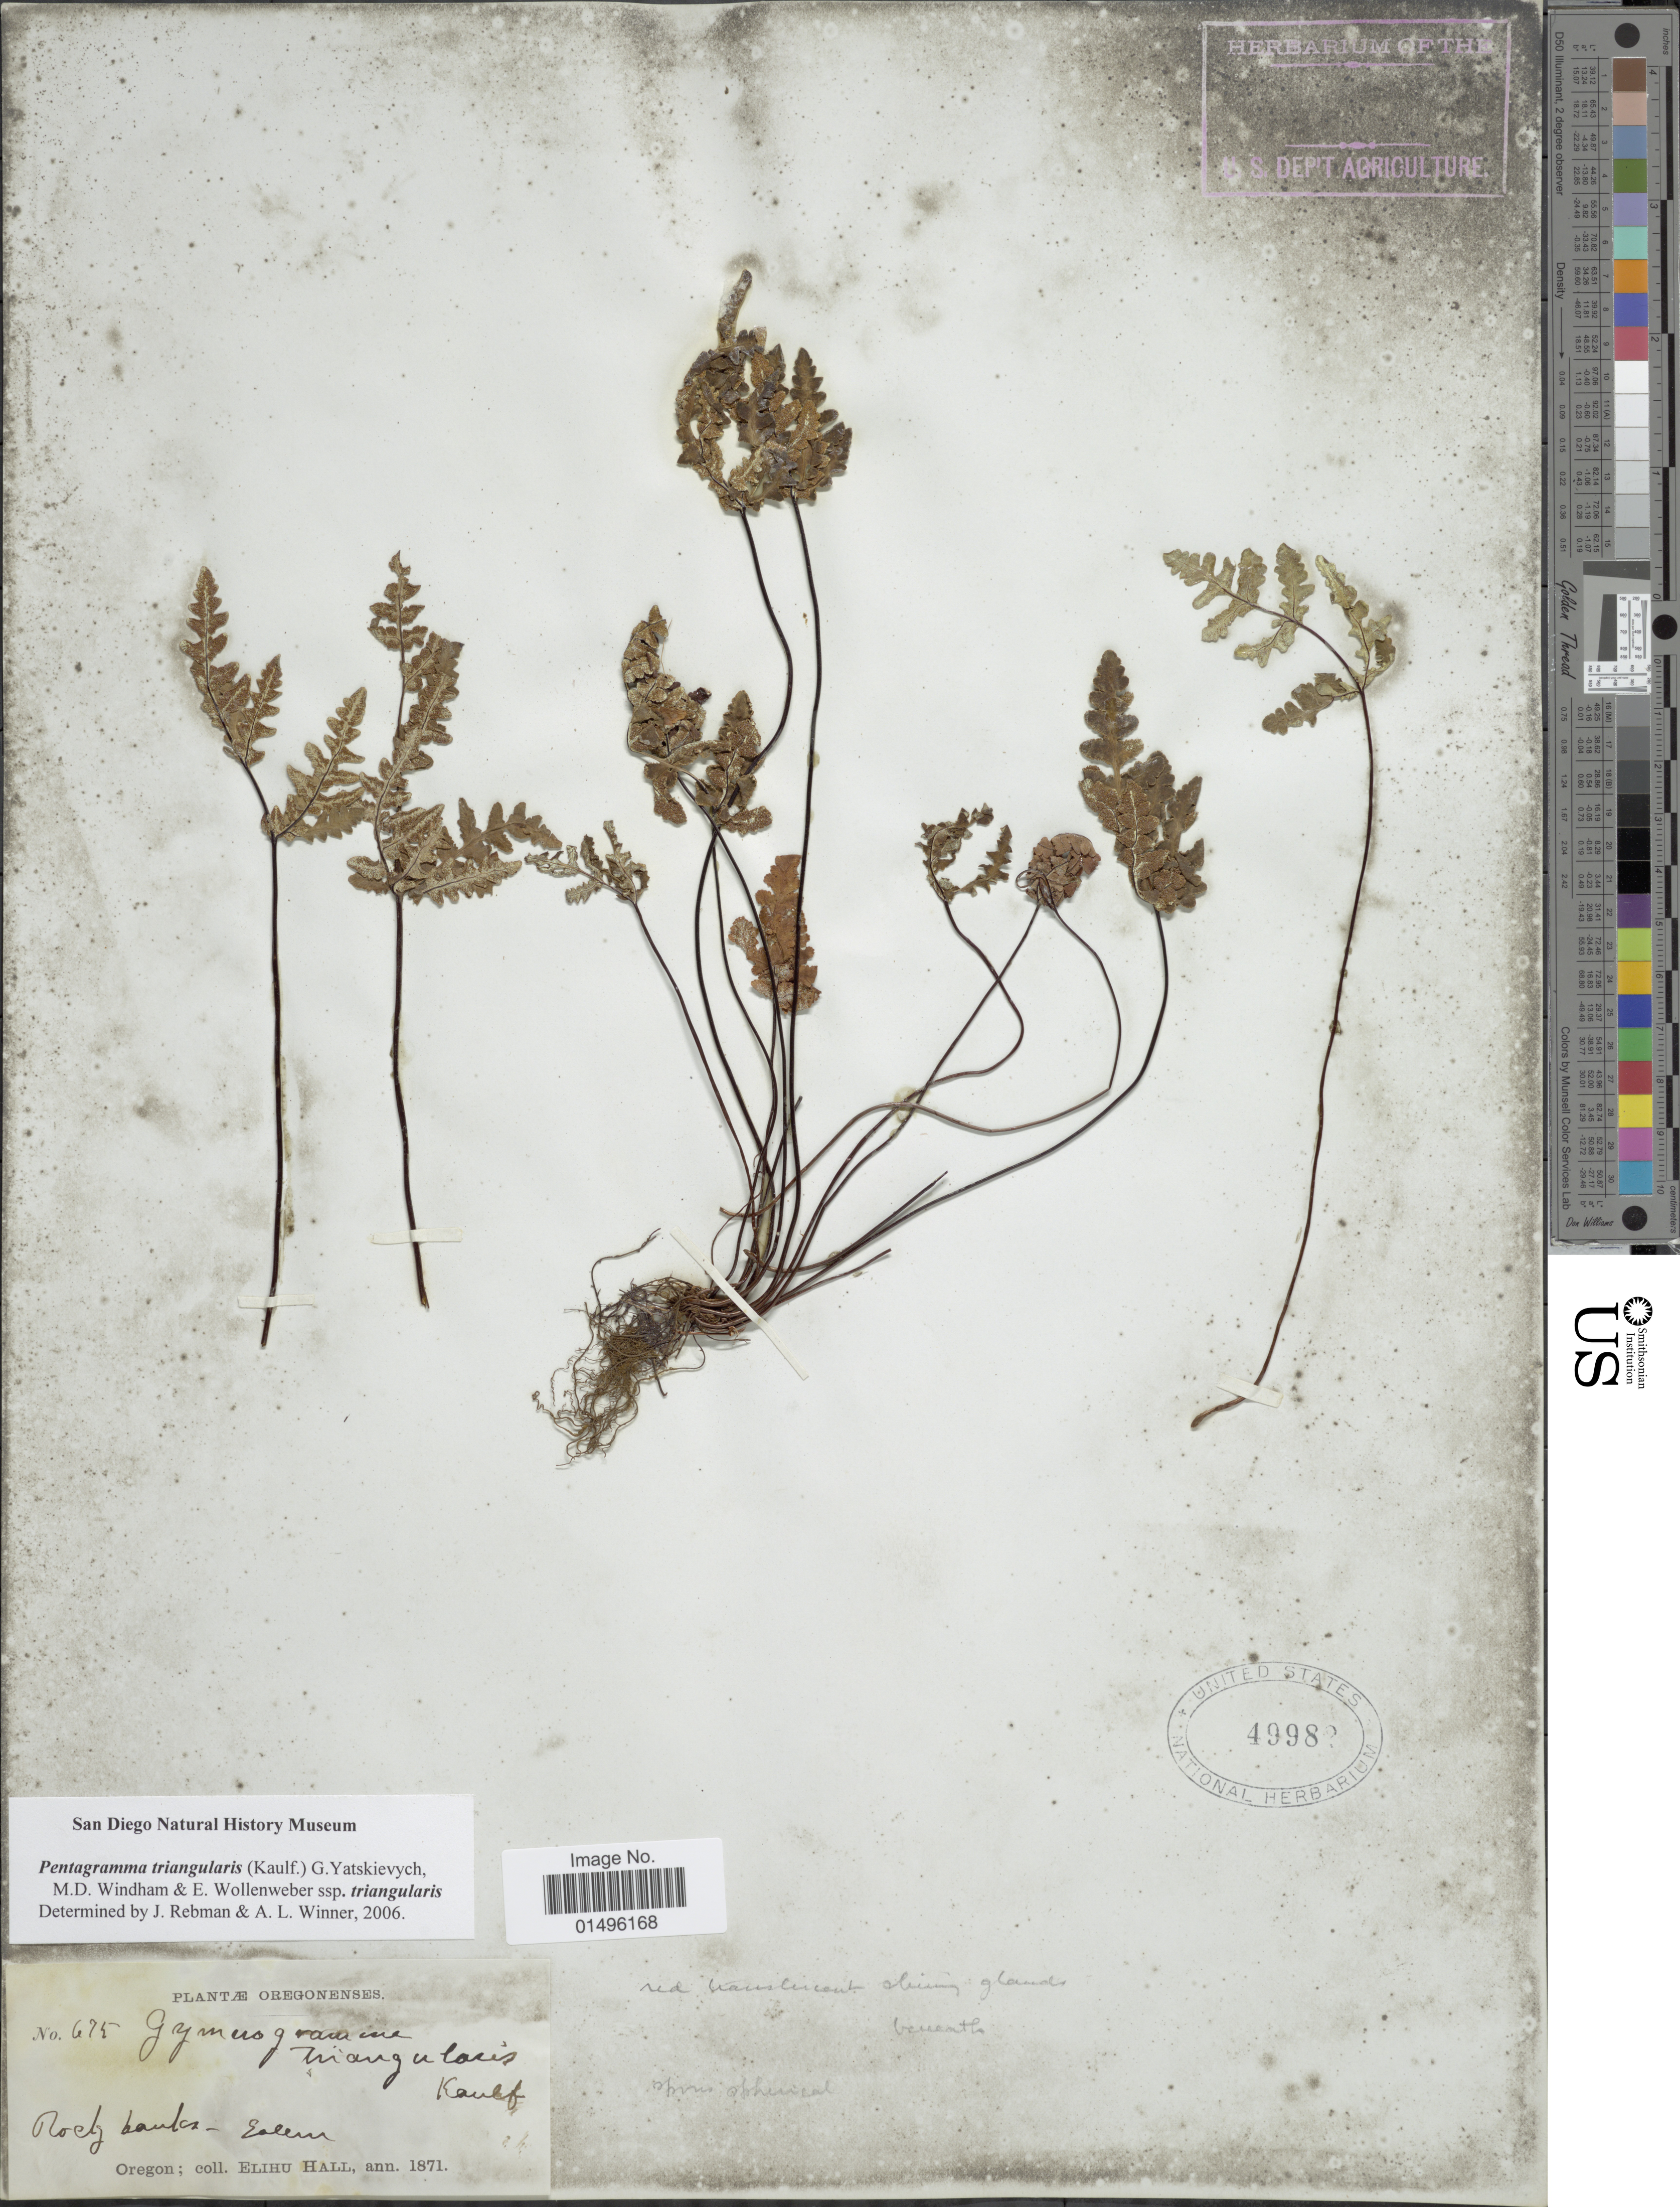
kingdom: Plantae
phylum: Tracheophyta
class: Polypodiopsida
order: Polypodiales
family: Pteridaceae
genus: Pentagramma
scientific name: Pentagramma triangularis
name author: (Kaulf.) Yatsk. et al.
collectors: E. Hall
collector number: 675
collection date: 1871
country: United States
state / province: Oregon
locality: Oregonenses, rocky banks.